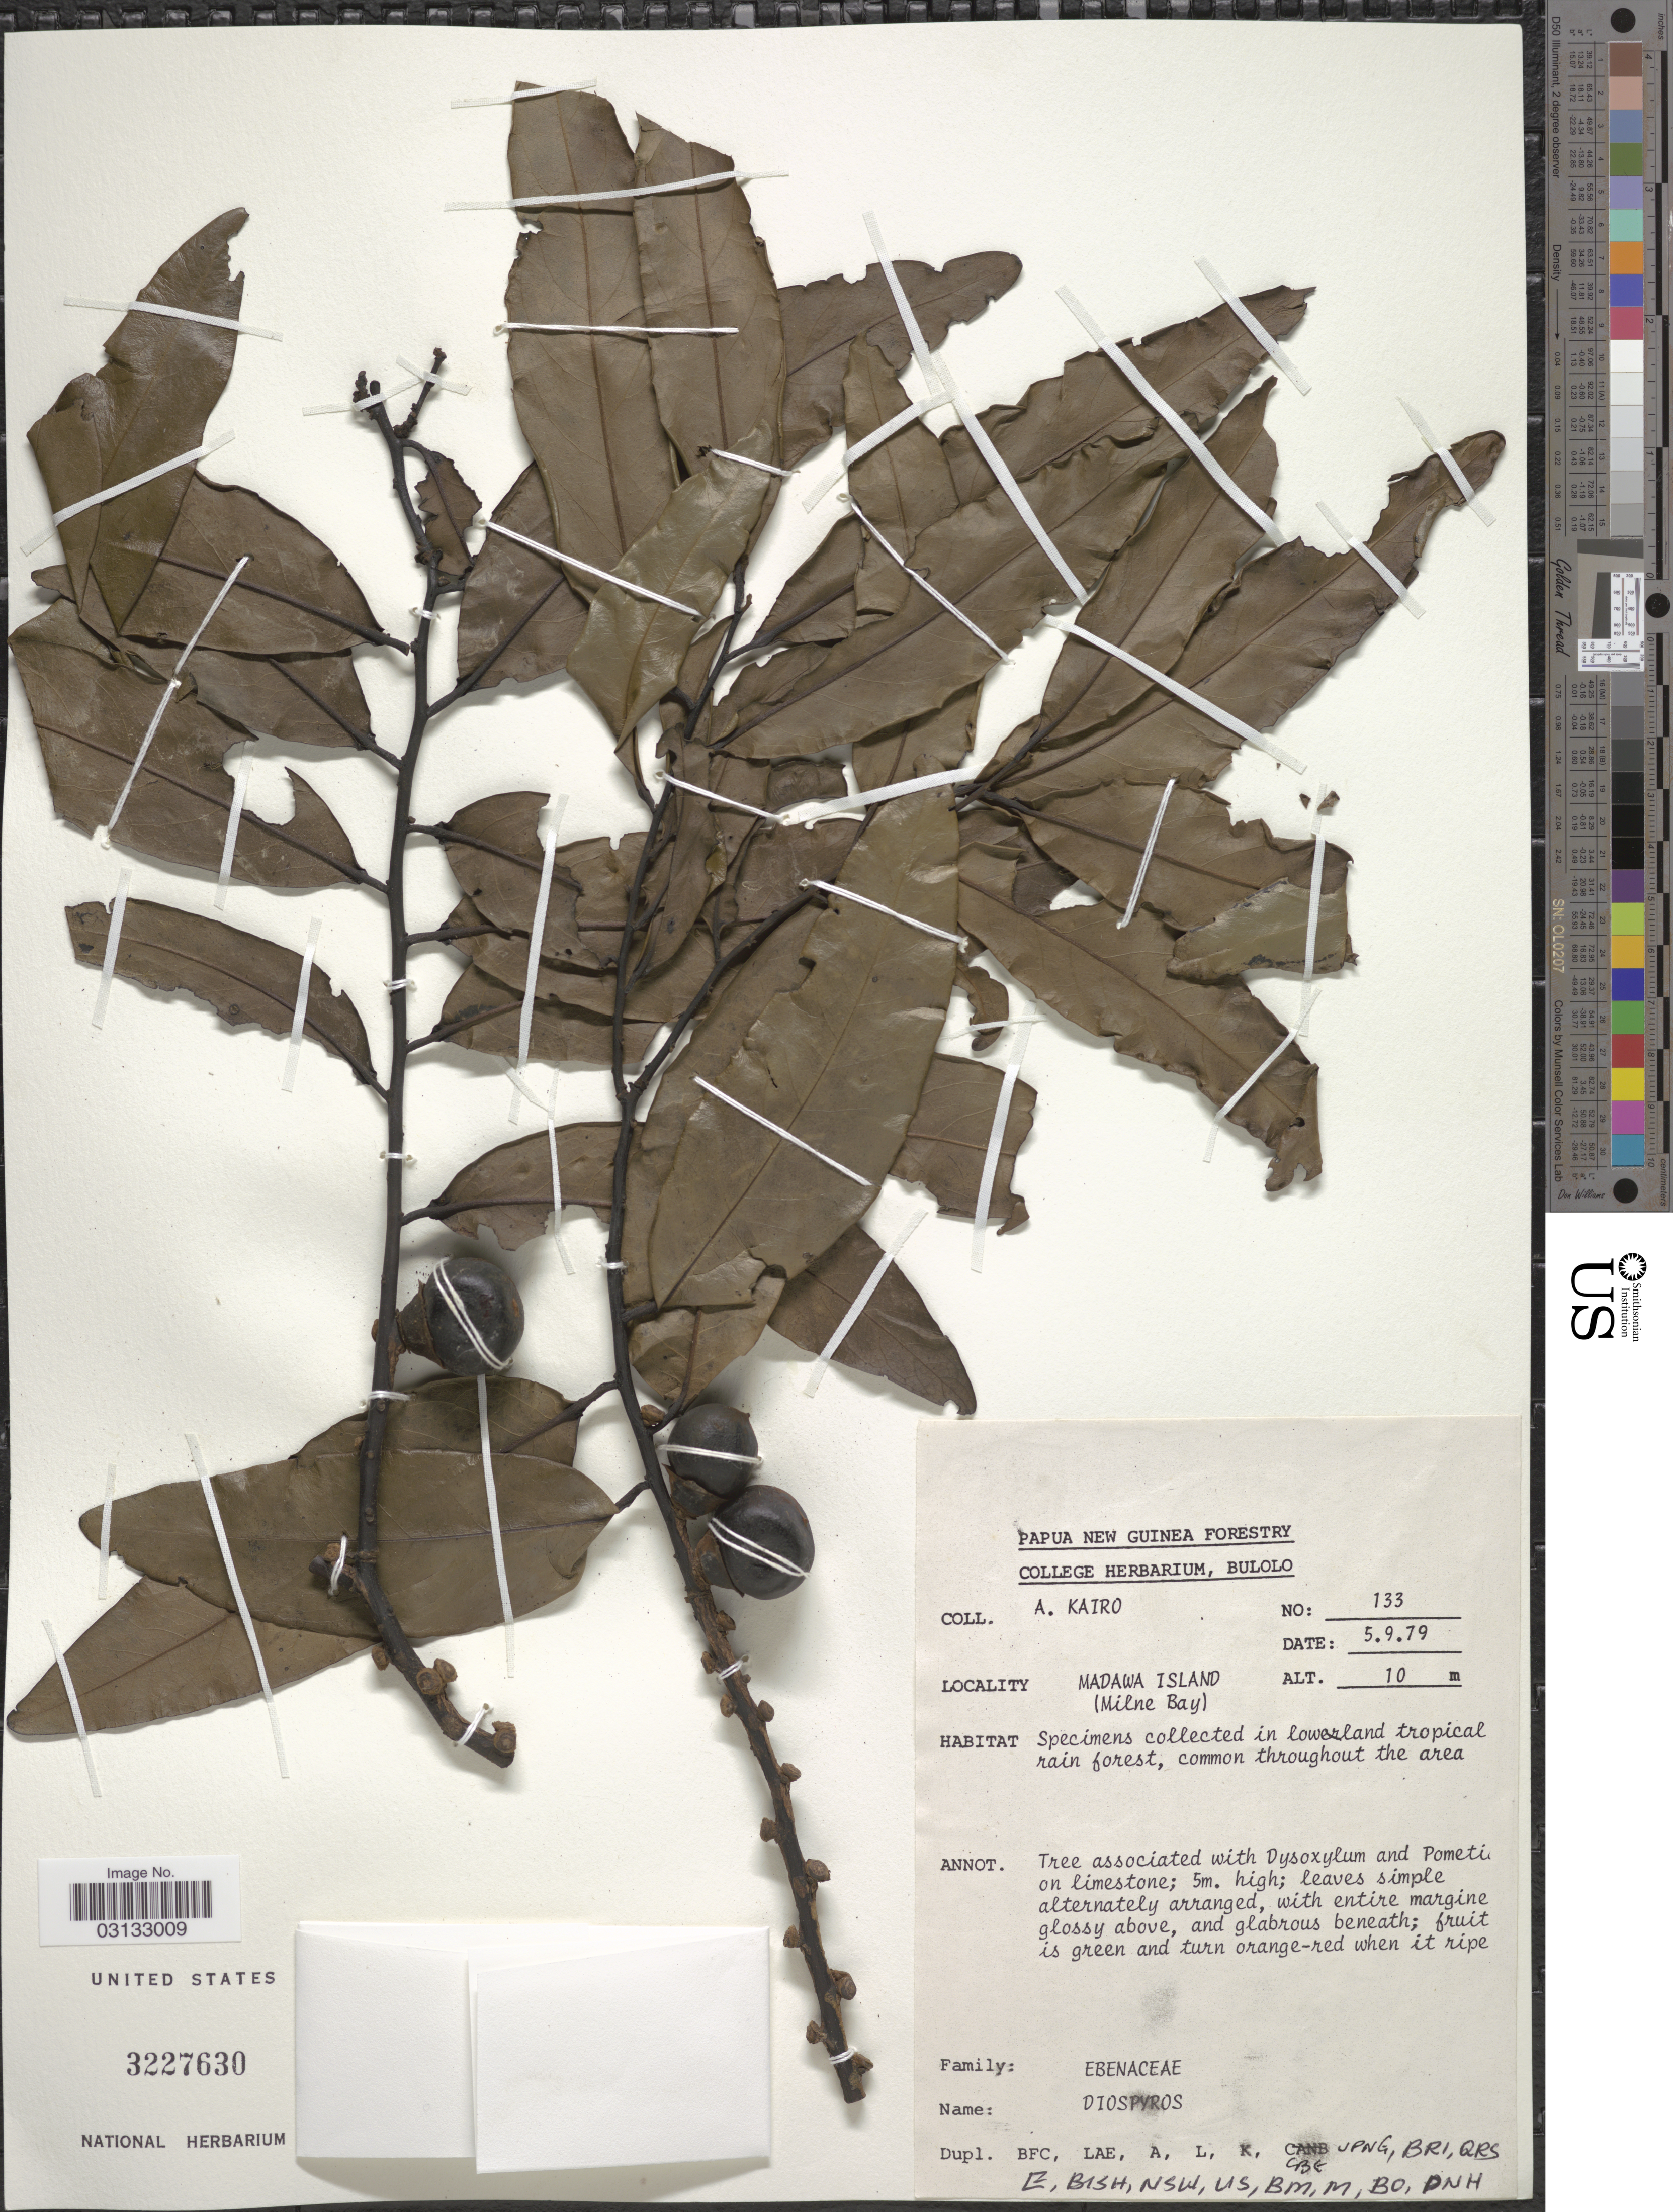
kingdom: Plantae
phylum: Tracheophyta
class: Magnoliopsida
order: Ericales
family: Ebenaceae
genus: Diospyros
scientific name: Diospyros sp.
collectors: A. Kairo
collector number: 133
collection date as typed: Transcribed d/m/y: 5/9/79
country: Papua New Guinea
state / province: Milne Bay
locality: Madawa Island (Milne Bay).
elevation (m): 10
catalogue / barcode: US 3227630